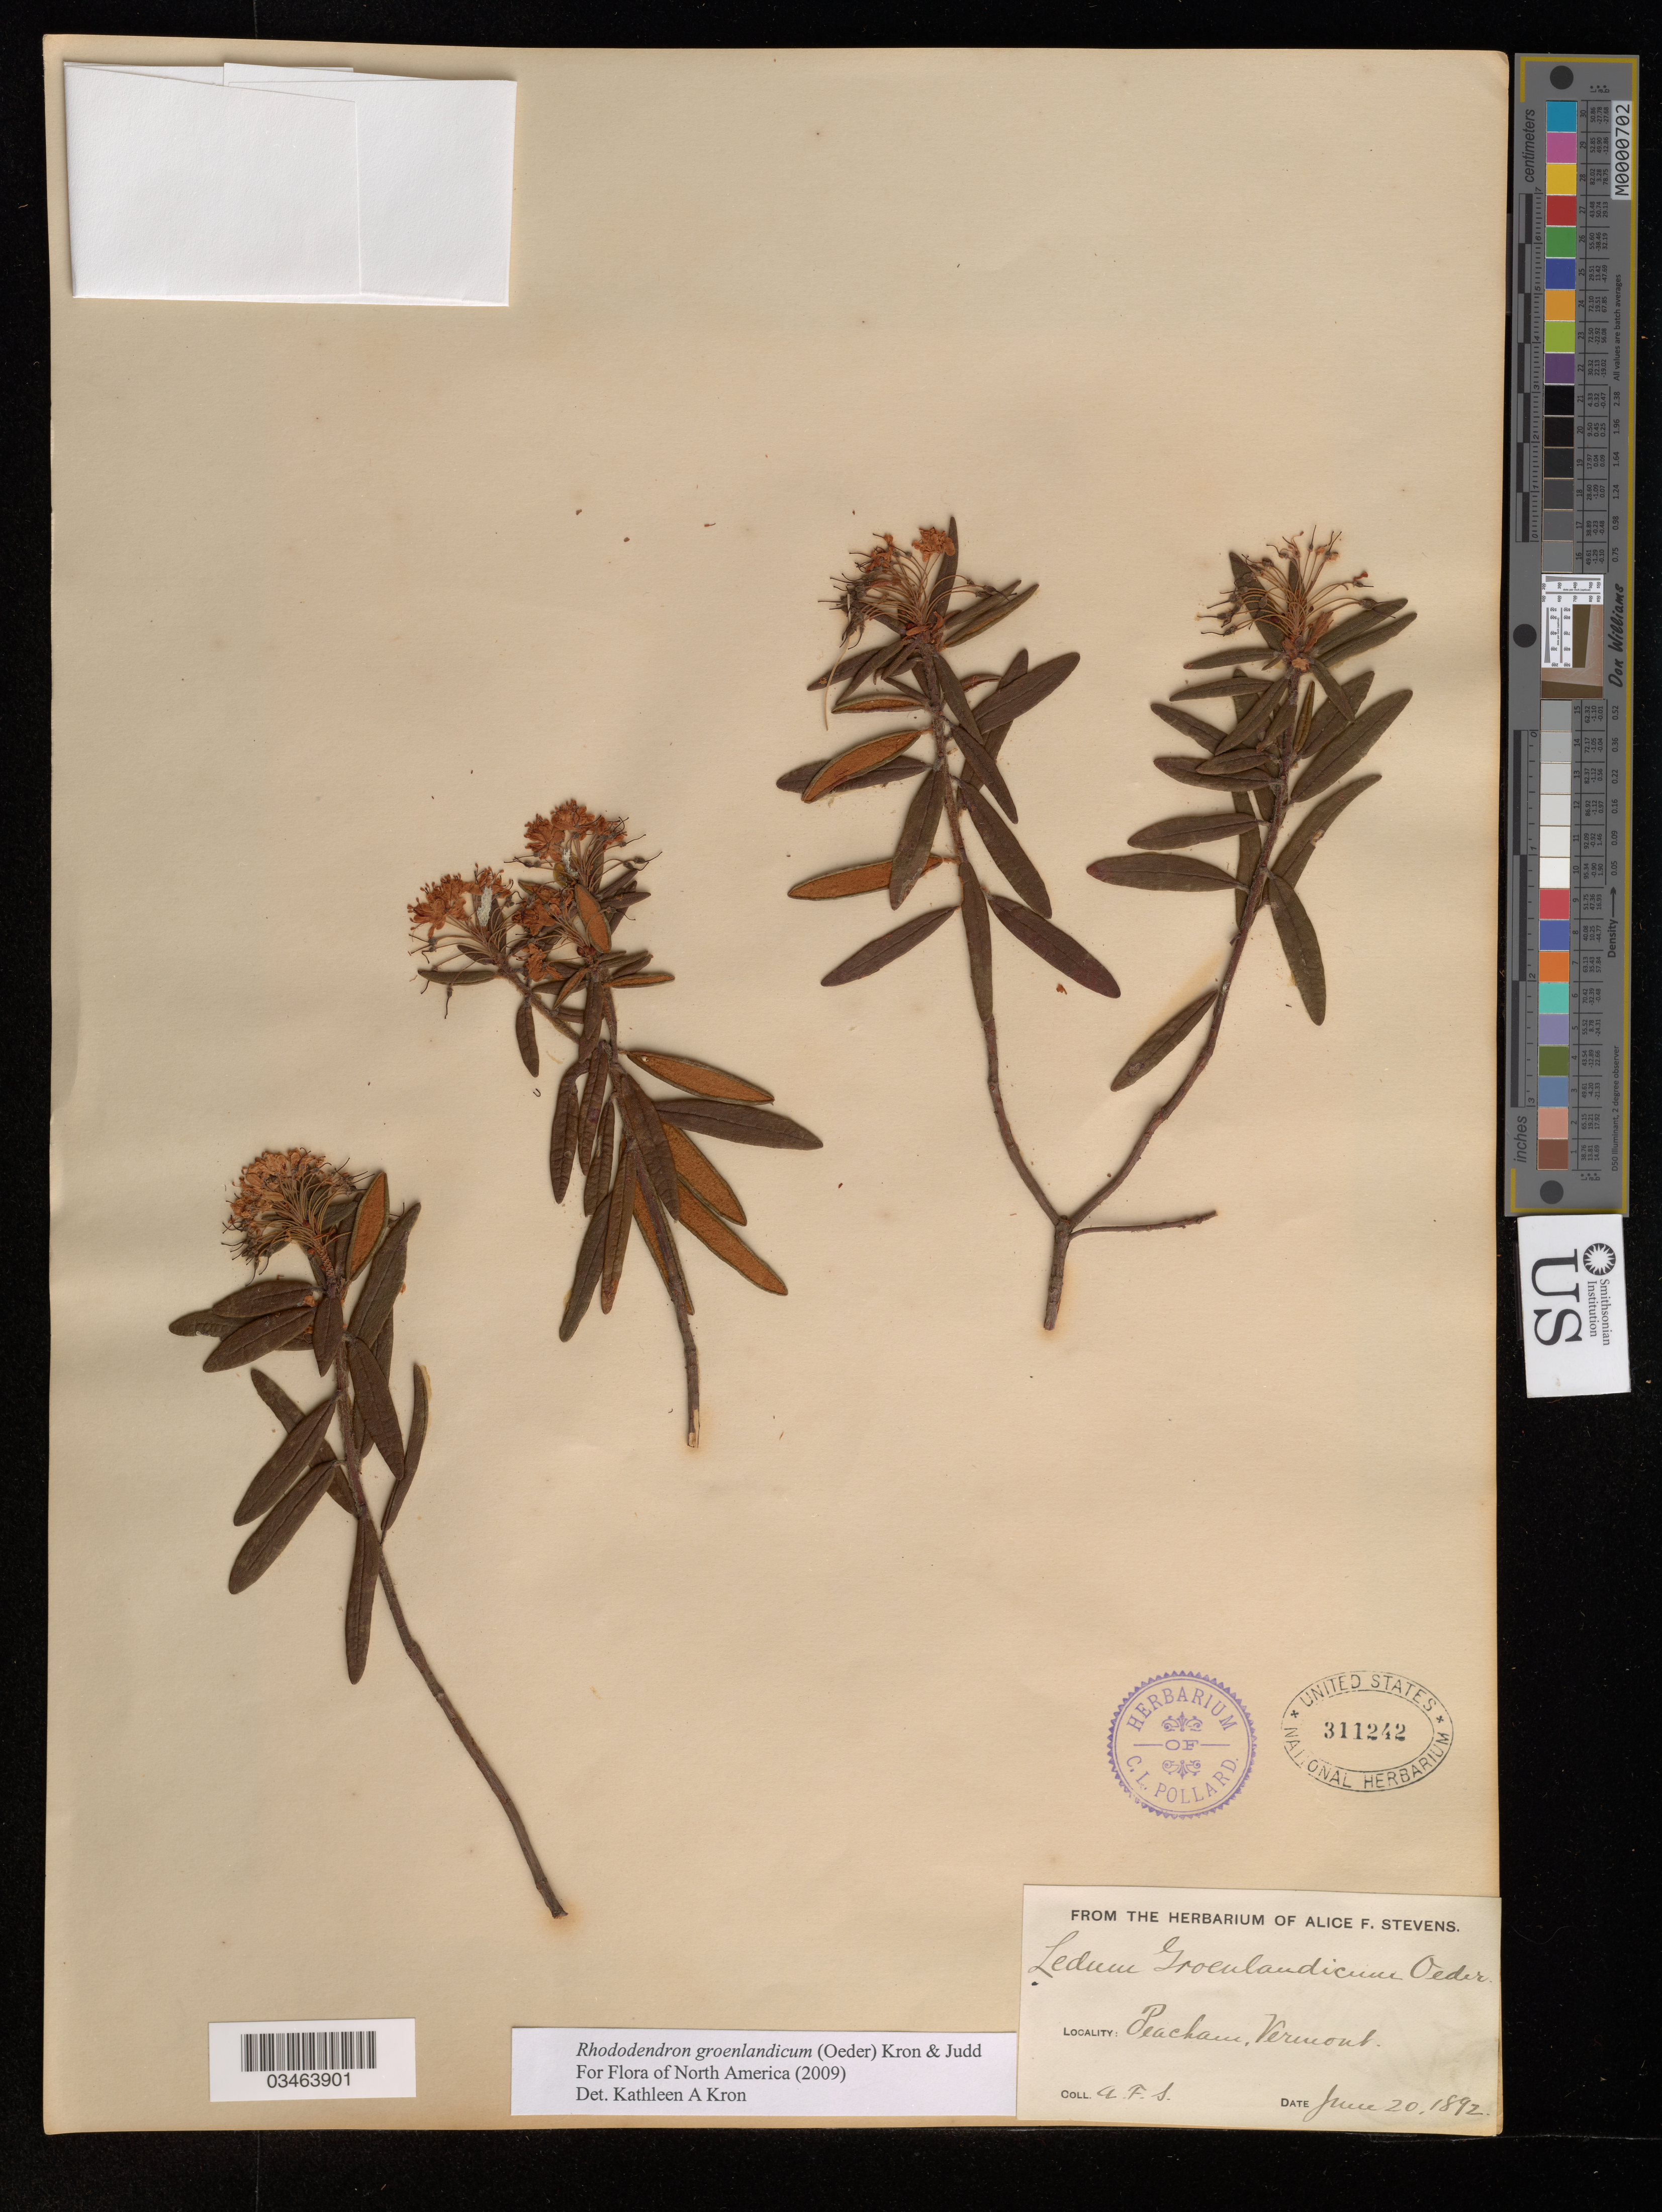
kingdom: Plantae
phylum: Tracheophyta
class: Magnoliopsida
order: Ericales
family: Ericaceae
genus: Rhododendron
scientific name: Rhododendron groenlandicum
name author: (Oeder) Kron & Judd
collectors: A. Stevens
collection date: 1892-06-20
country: United States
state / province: Vermont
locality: Peacham.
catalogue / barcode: US 311242